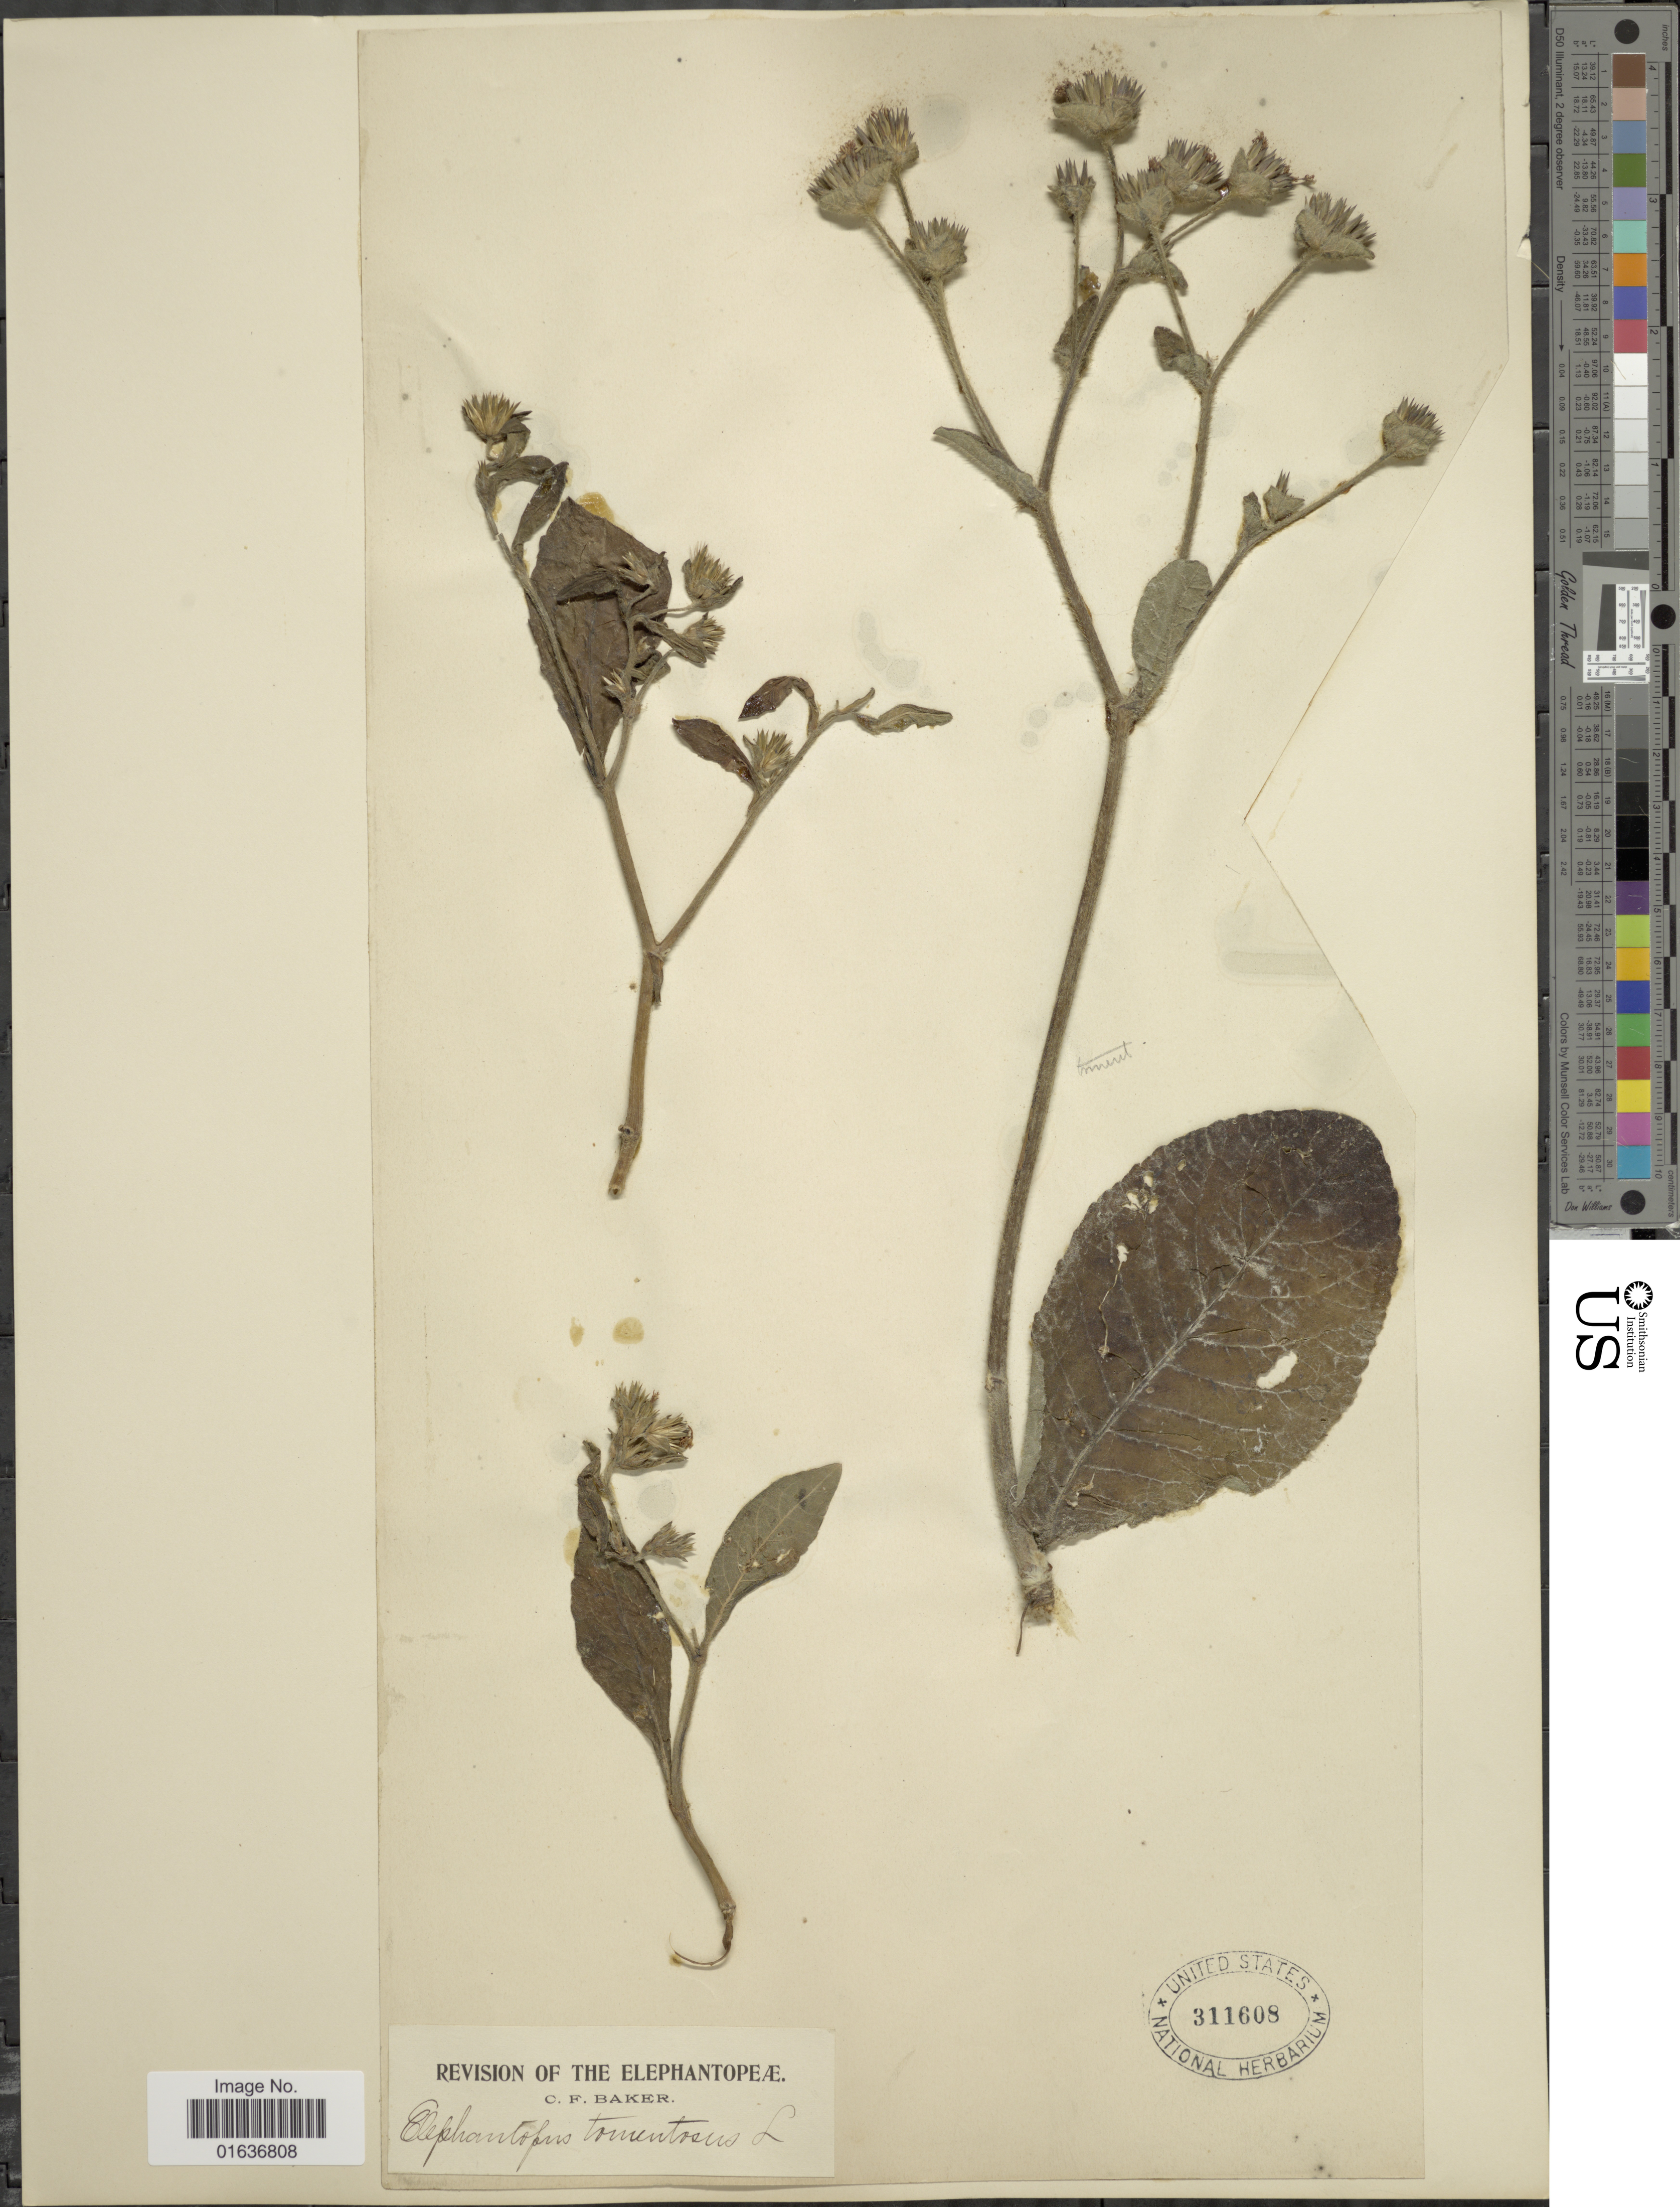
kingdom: Plantae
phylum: Tracheophyta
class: Magnoliopsida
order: Asterales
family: Asteraceae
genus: Elephantopus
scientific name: Elephantopus tomentosus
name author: L.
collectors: C. F. Baker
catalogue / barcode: US 311608